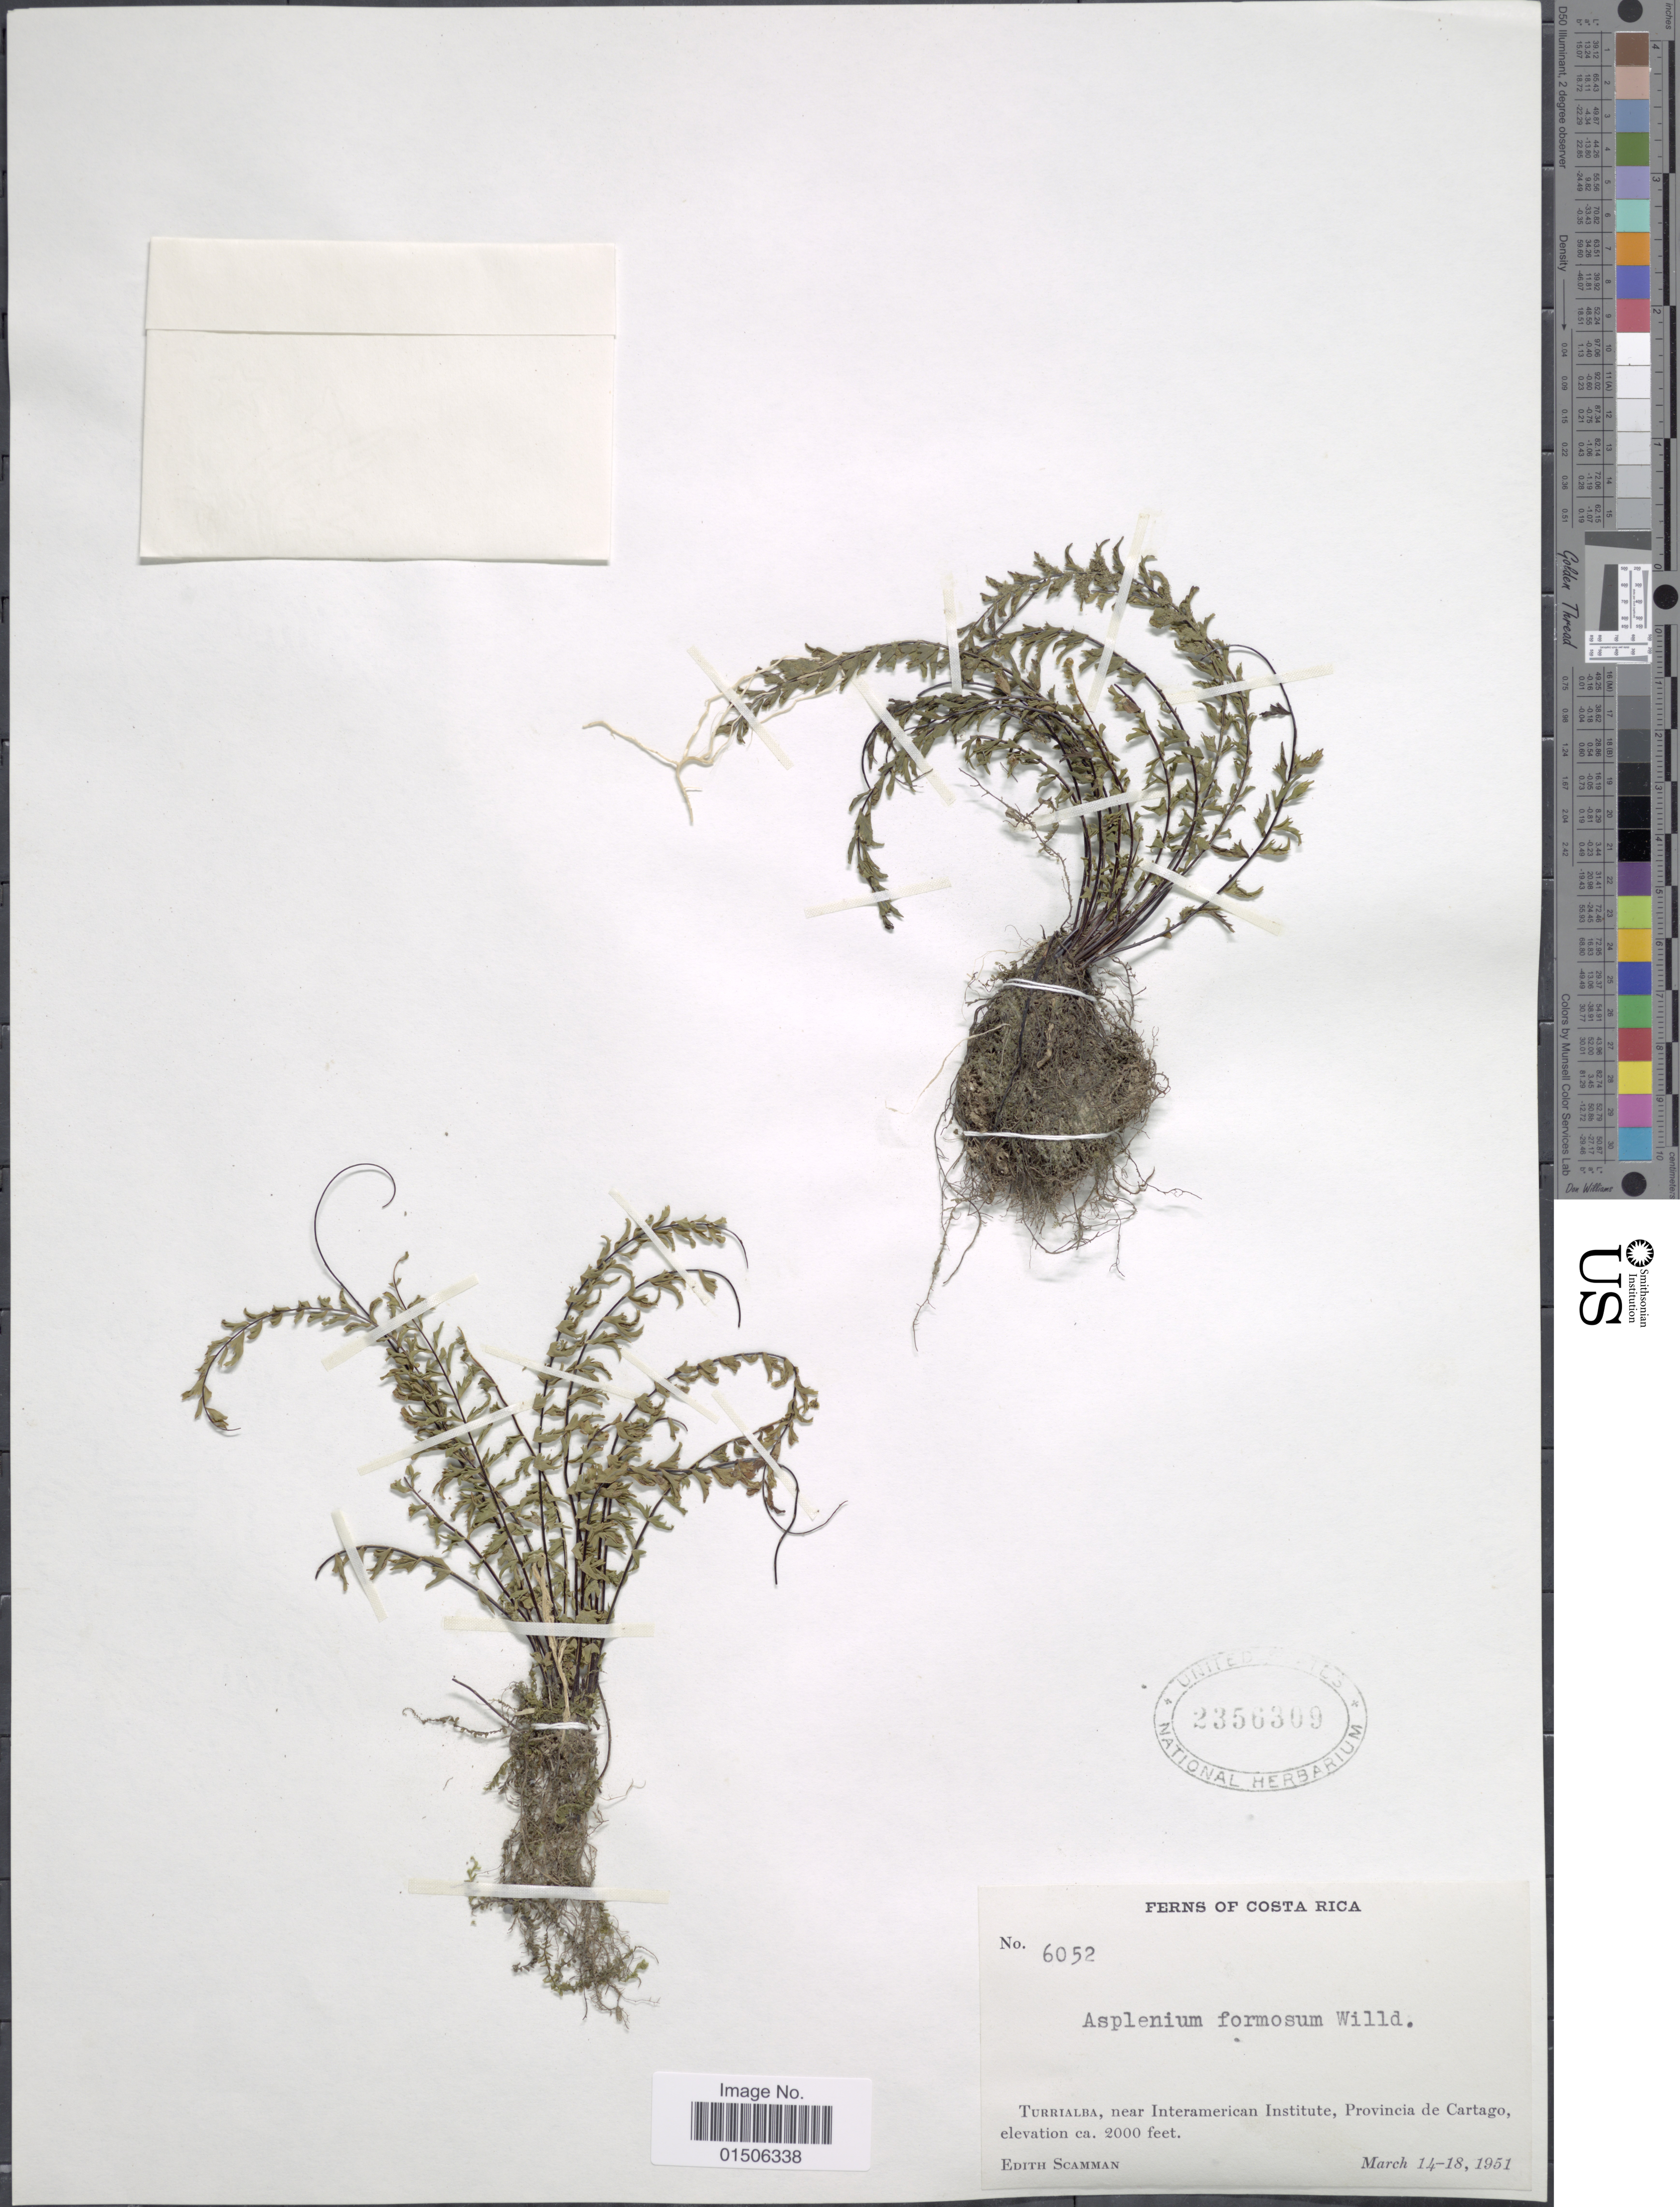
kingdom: Plantae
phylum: Tracheophyta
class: Polypodiopsida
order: Polypodiales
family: Aspleniaceae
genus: Asplenium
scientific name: Asplenium formosum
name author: Willd.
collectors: E. Scamman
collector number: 6052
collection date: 1951-03-14/1951-03-18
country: Costa Rica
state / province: Cartago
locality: Turrialba, near Interamerican Institute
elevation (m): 610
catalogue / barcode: US 2356309